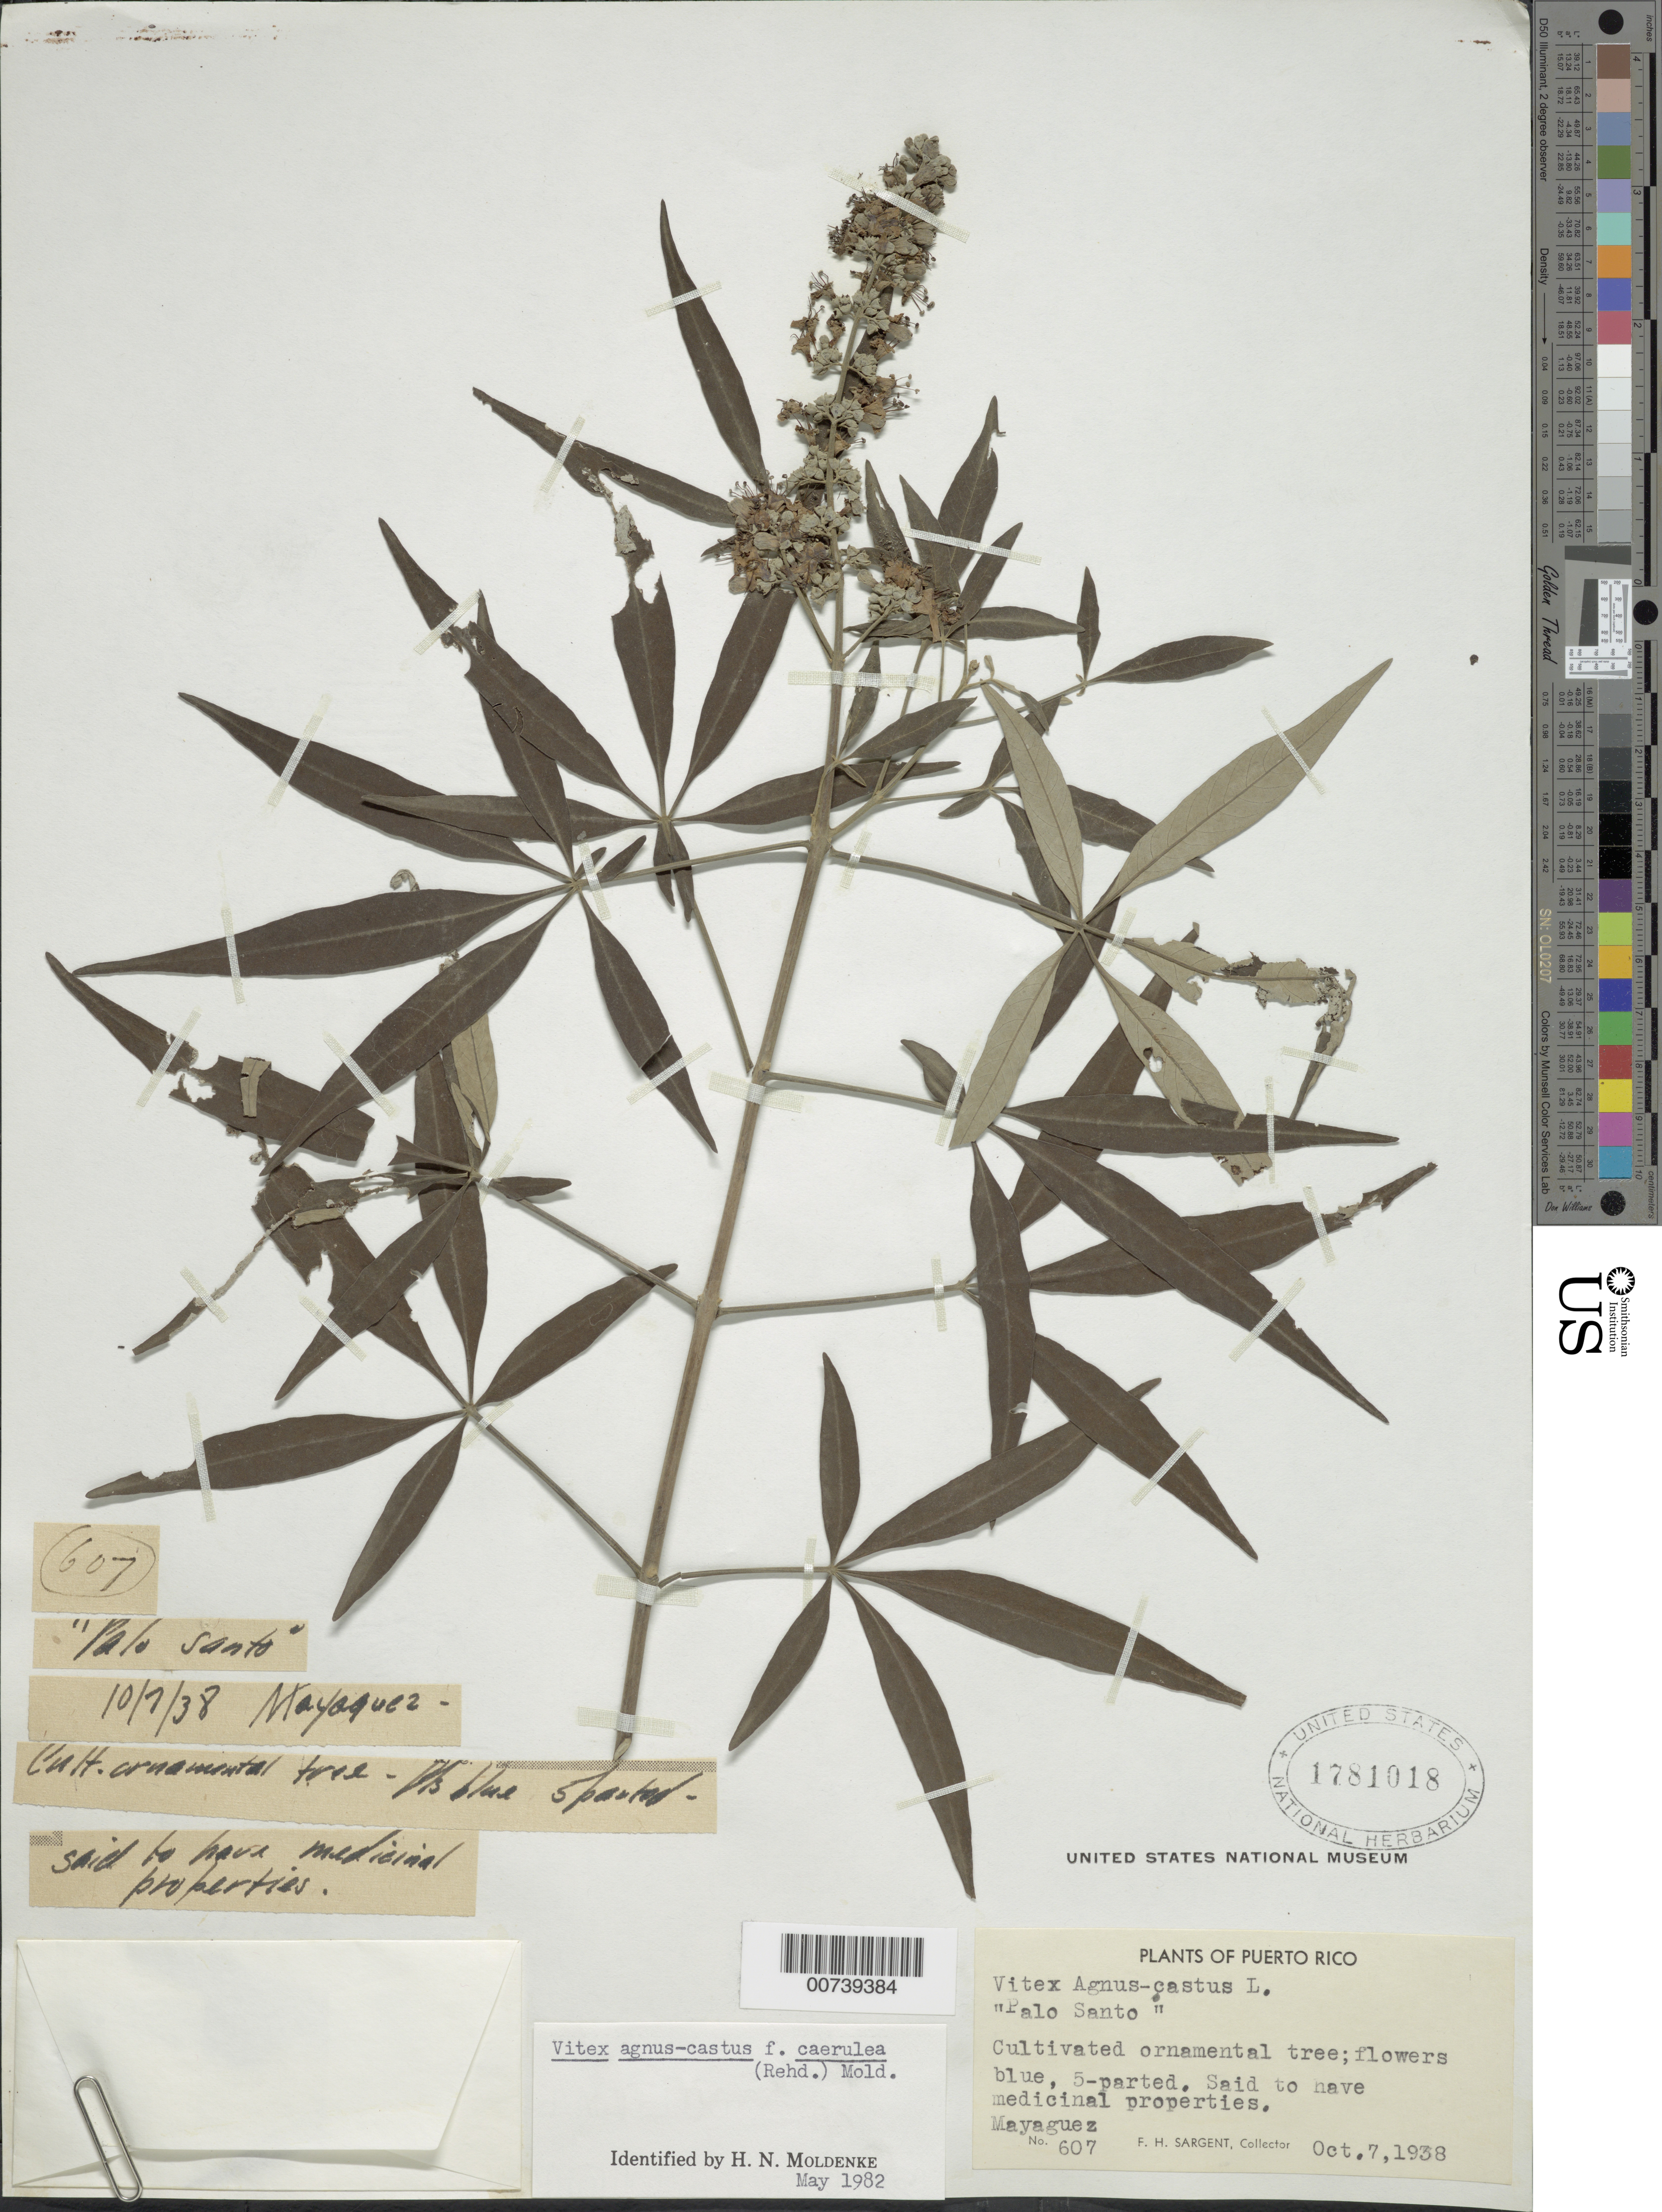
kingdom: Plantae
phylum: Tracheophyta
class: Magnoliopsida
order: Lamiales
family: Lamiaceae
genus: Vitex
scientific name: Vitex agnus-castus f. caerulea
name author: (Rehder) Moldenke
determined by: Moldenke, H. N.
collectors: F. H. Sargent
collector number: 607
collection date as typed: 07 Oct 1938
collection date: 1938-10-07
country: Puerto Rico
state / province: Mayagüez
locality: Mayaguez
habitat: Cultivated ornamental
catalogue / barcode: US 1781018